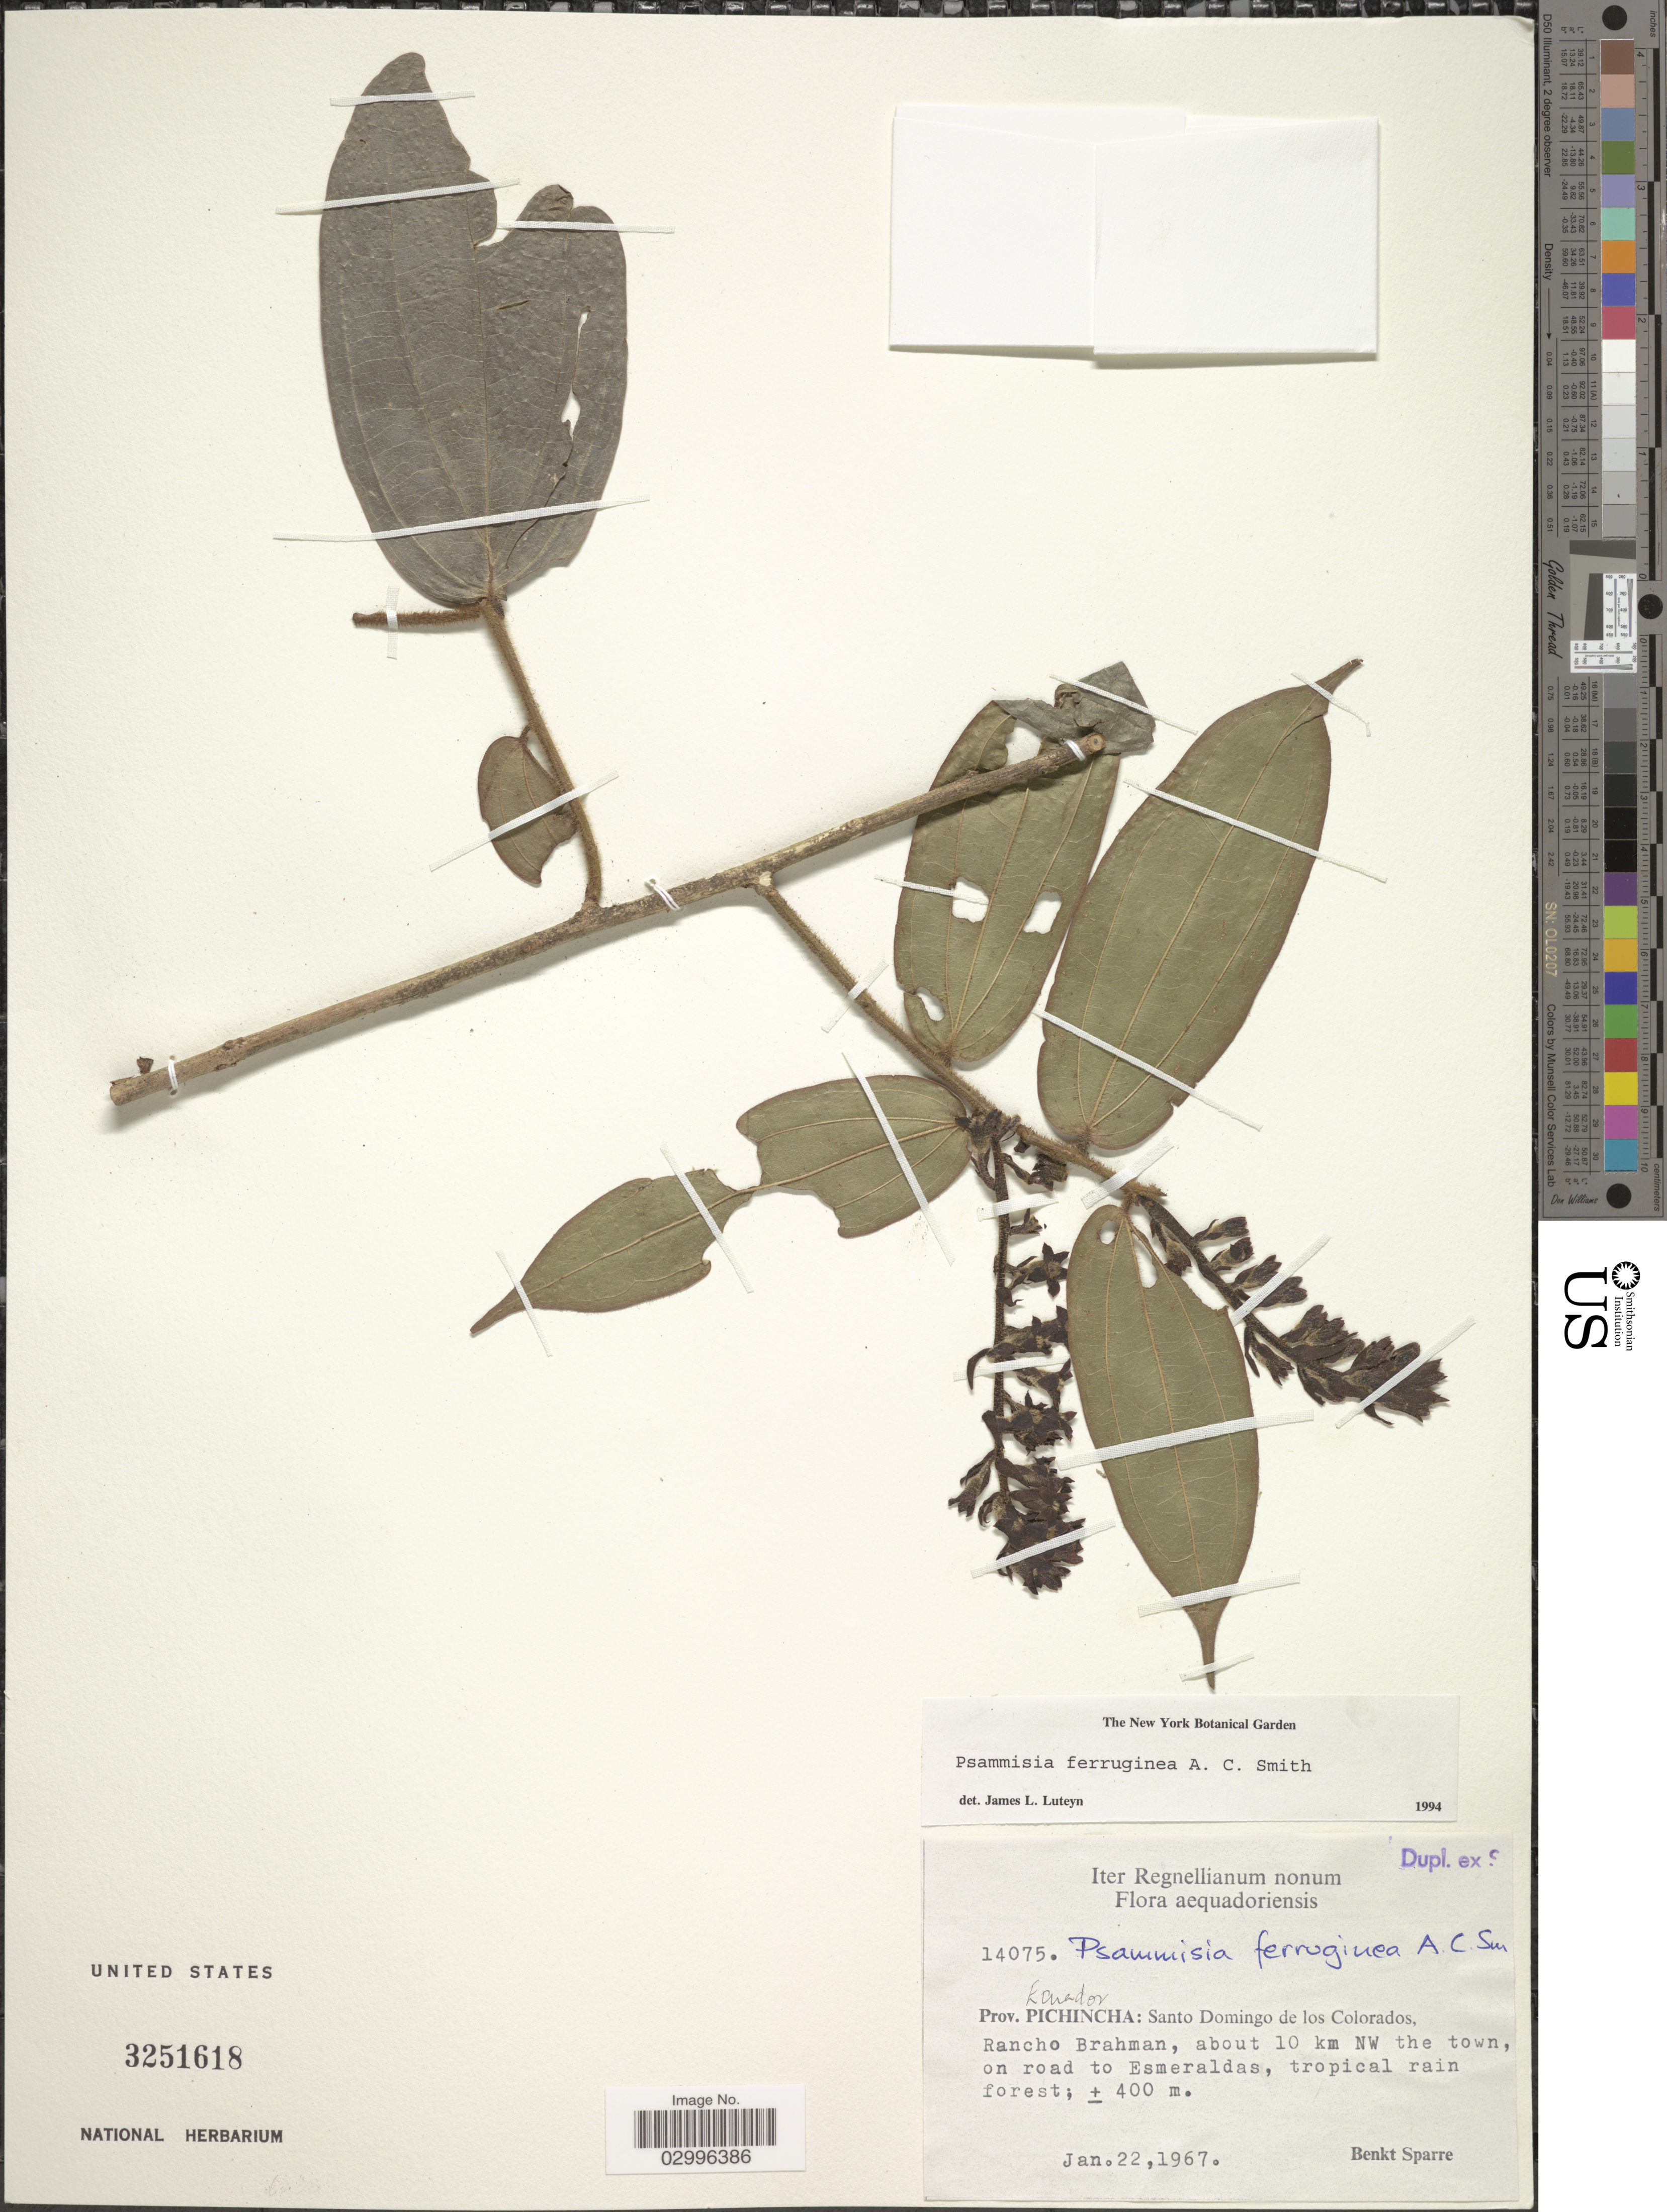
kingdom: Plantae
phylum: Tracheophyta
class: Magnoliopsida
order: Ericales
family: Ericaceae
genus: Psammisia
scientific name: Psammisia ferruginea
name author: A.C. Sm.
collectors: B. Sparre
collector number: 14075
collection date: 1967-01-22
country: Ecuador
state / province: Pichincha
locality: Santo Domingo de los Colorados, Rancho Brahman, about 10 km NW the town, on road to Esmeraldas.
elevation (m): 400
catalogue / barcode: US 3251618